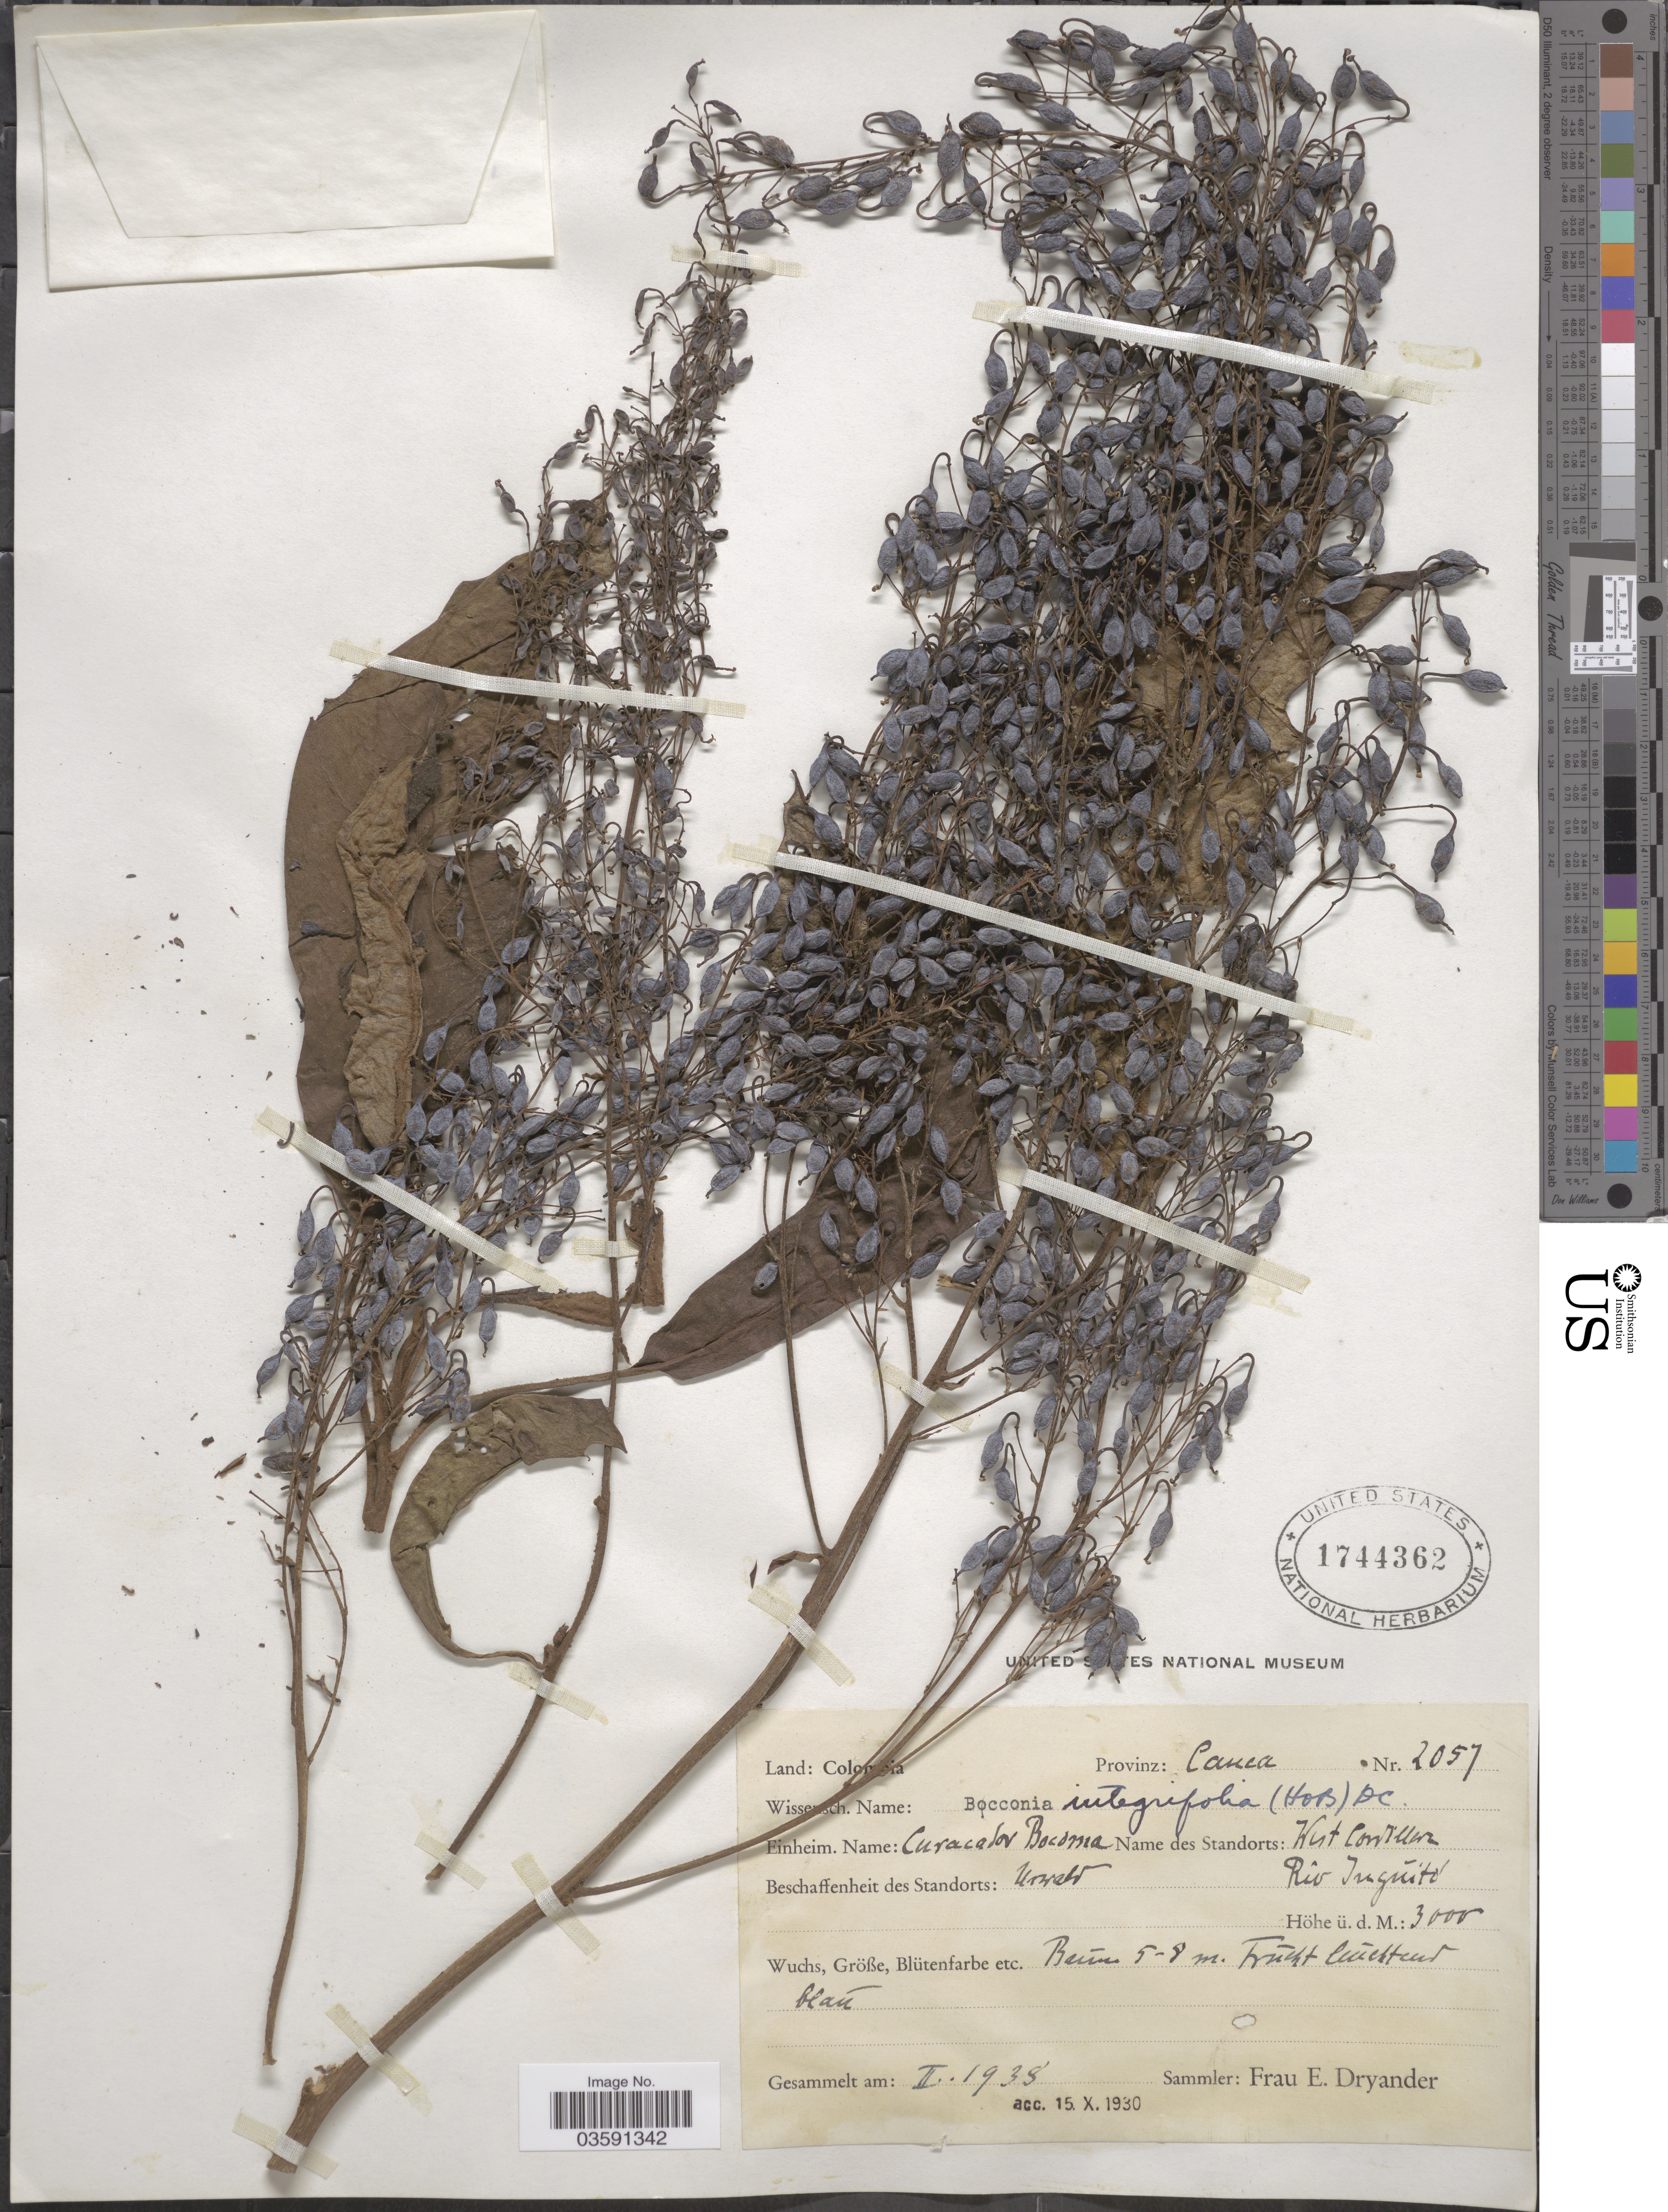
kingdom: Plantae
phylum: Tracheophyta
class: Magnoliopsida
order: Ranunculales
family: Papaveraceae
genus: Bocconia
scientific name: Bocconia integrifolia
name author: Bonpl.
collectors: E. Dryander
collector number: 2057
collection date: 1938-02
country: Colombia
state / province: Cauca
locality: West Cordillera. Rio Ingúitó.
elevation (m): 3000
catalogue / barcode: US 1744362